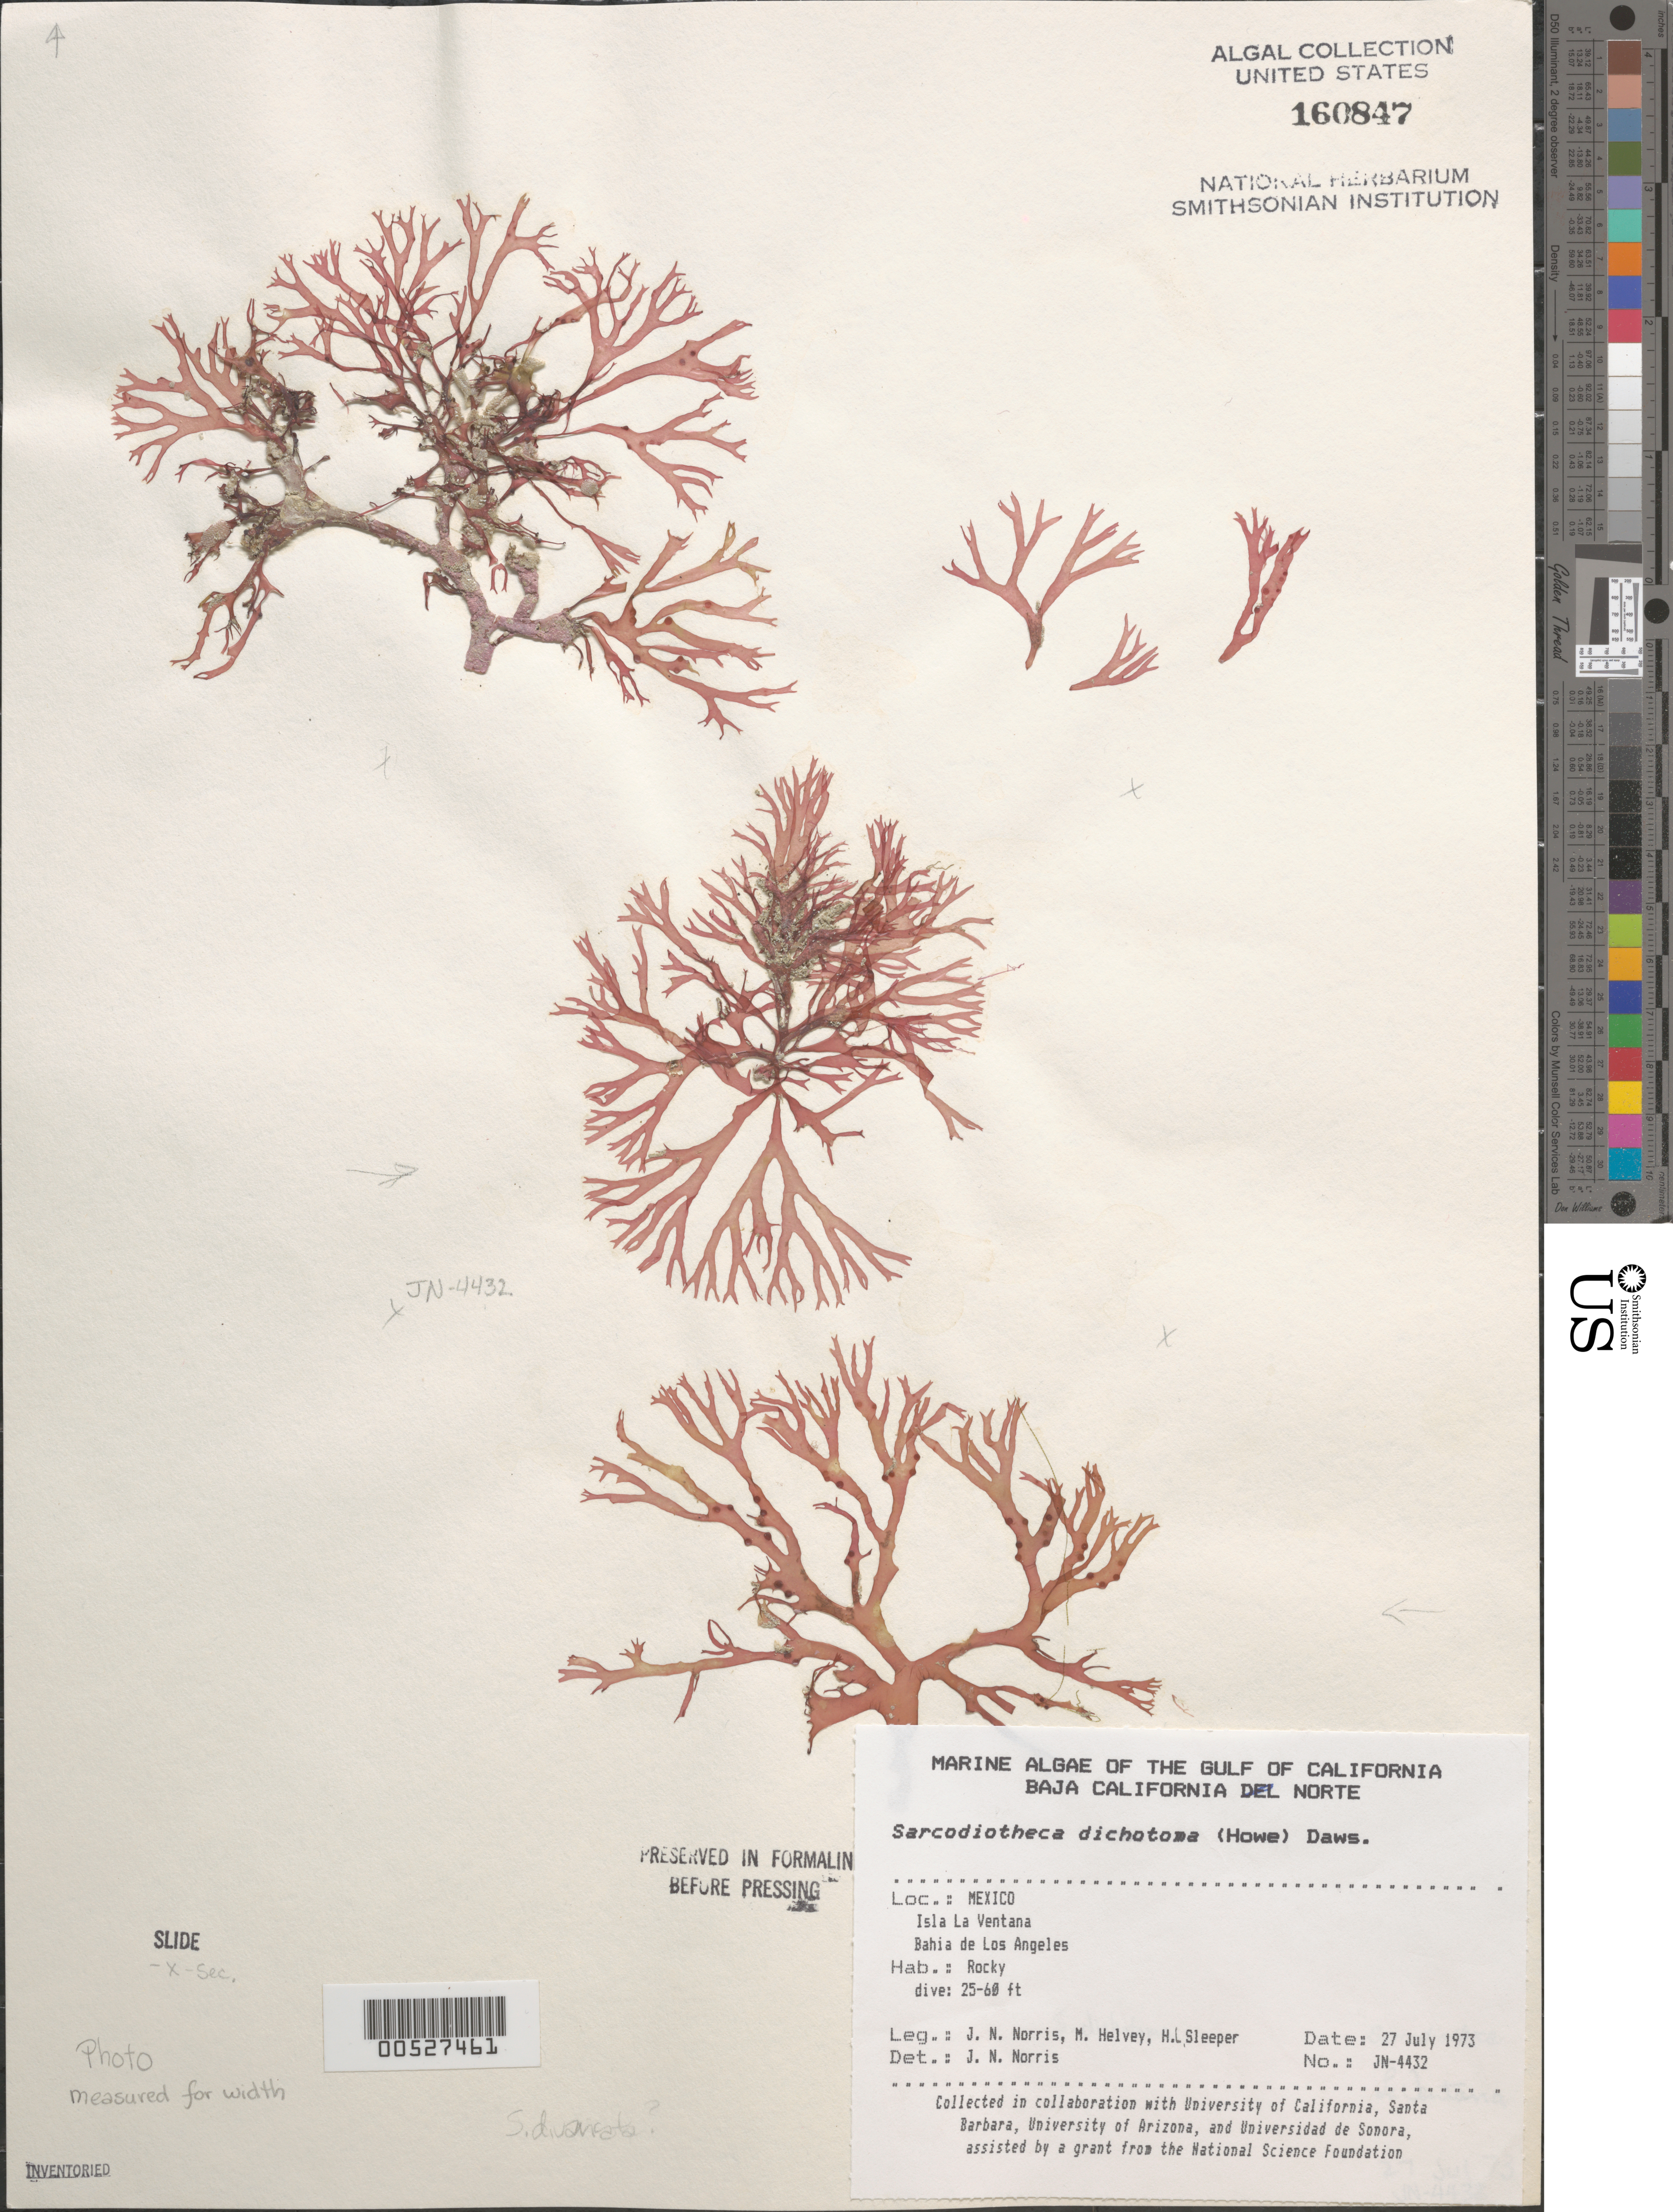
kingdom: Plantae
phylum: Rhodophyta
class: Florideophyceae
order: Gigartinales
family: Solieriaceae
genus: Sarcodiotheca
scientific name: Sarcodiotheca dichotoma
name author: (M. Howe) E.Y. Dawson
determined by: Norris, James N.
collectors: J. N. Norris, M. Helvey & H. Sleeper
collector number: JN-4432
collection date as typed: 27 Jul 1973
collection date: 1973-07-27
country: Mexico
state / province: Baja California Norte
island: Isla la Ventana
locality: Bahia de Los Angeles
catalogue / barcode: US 160847